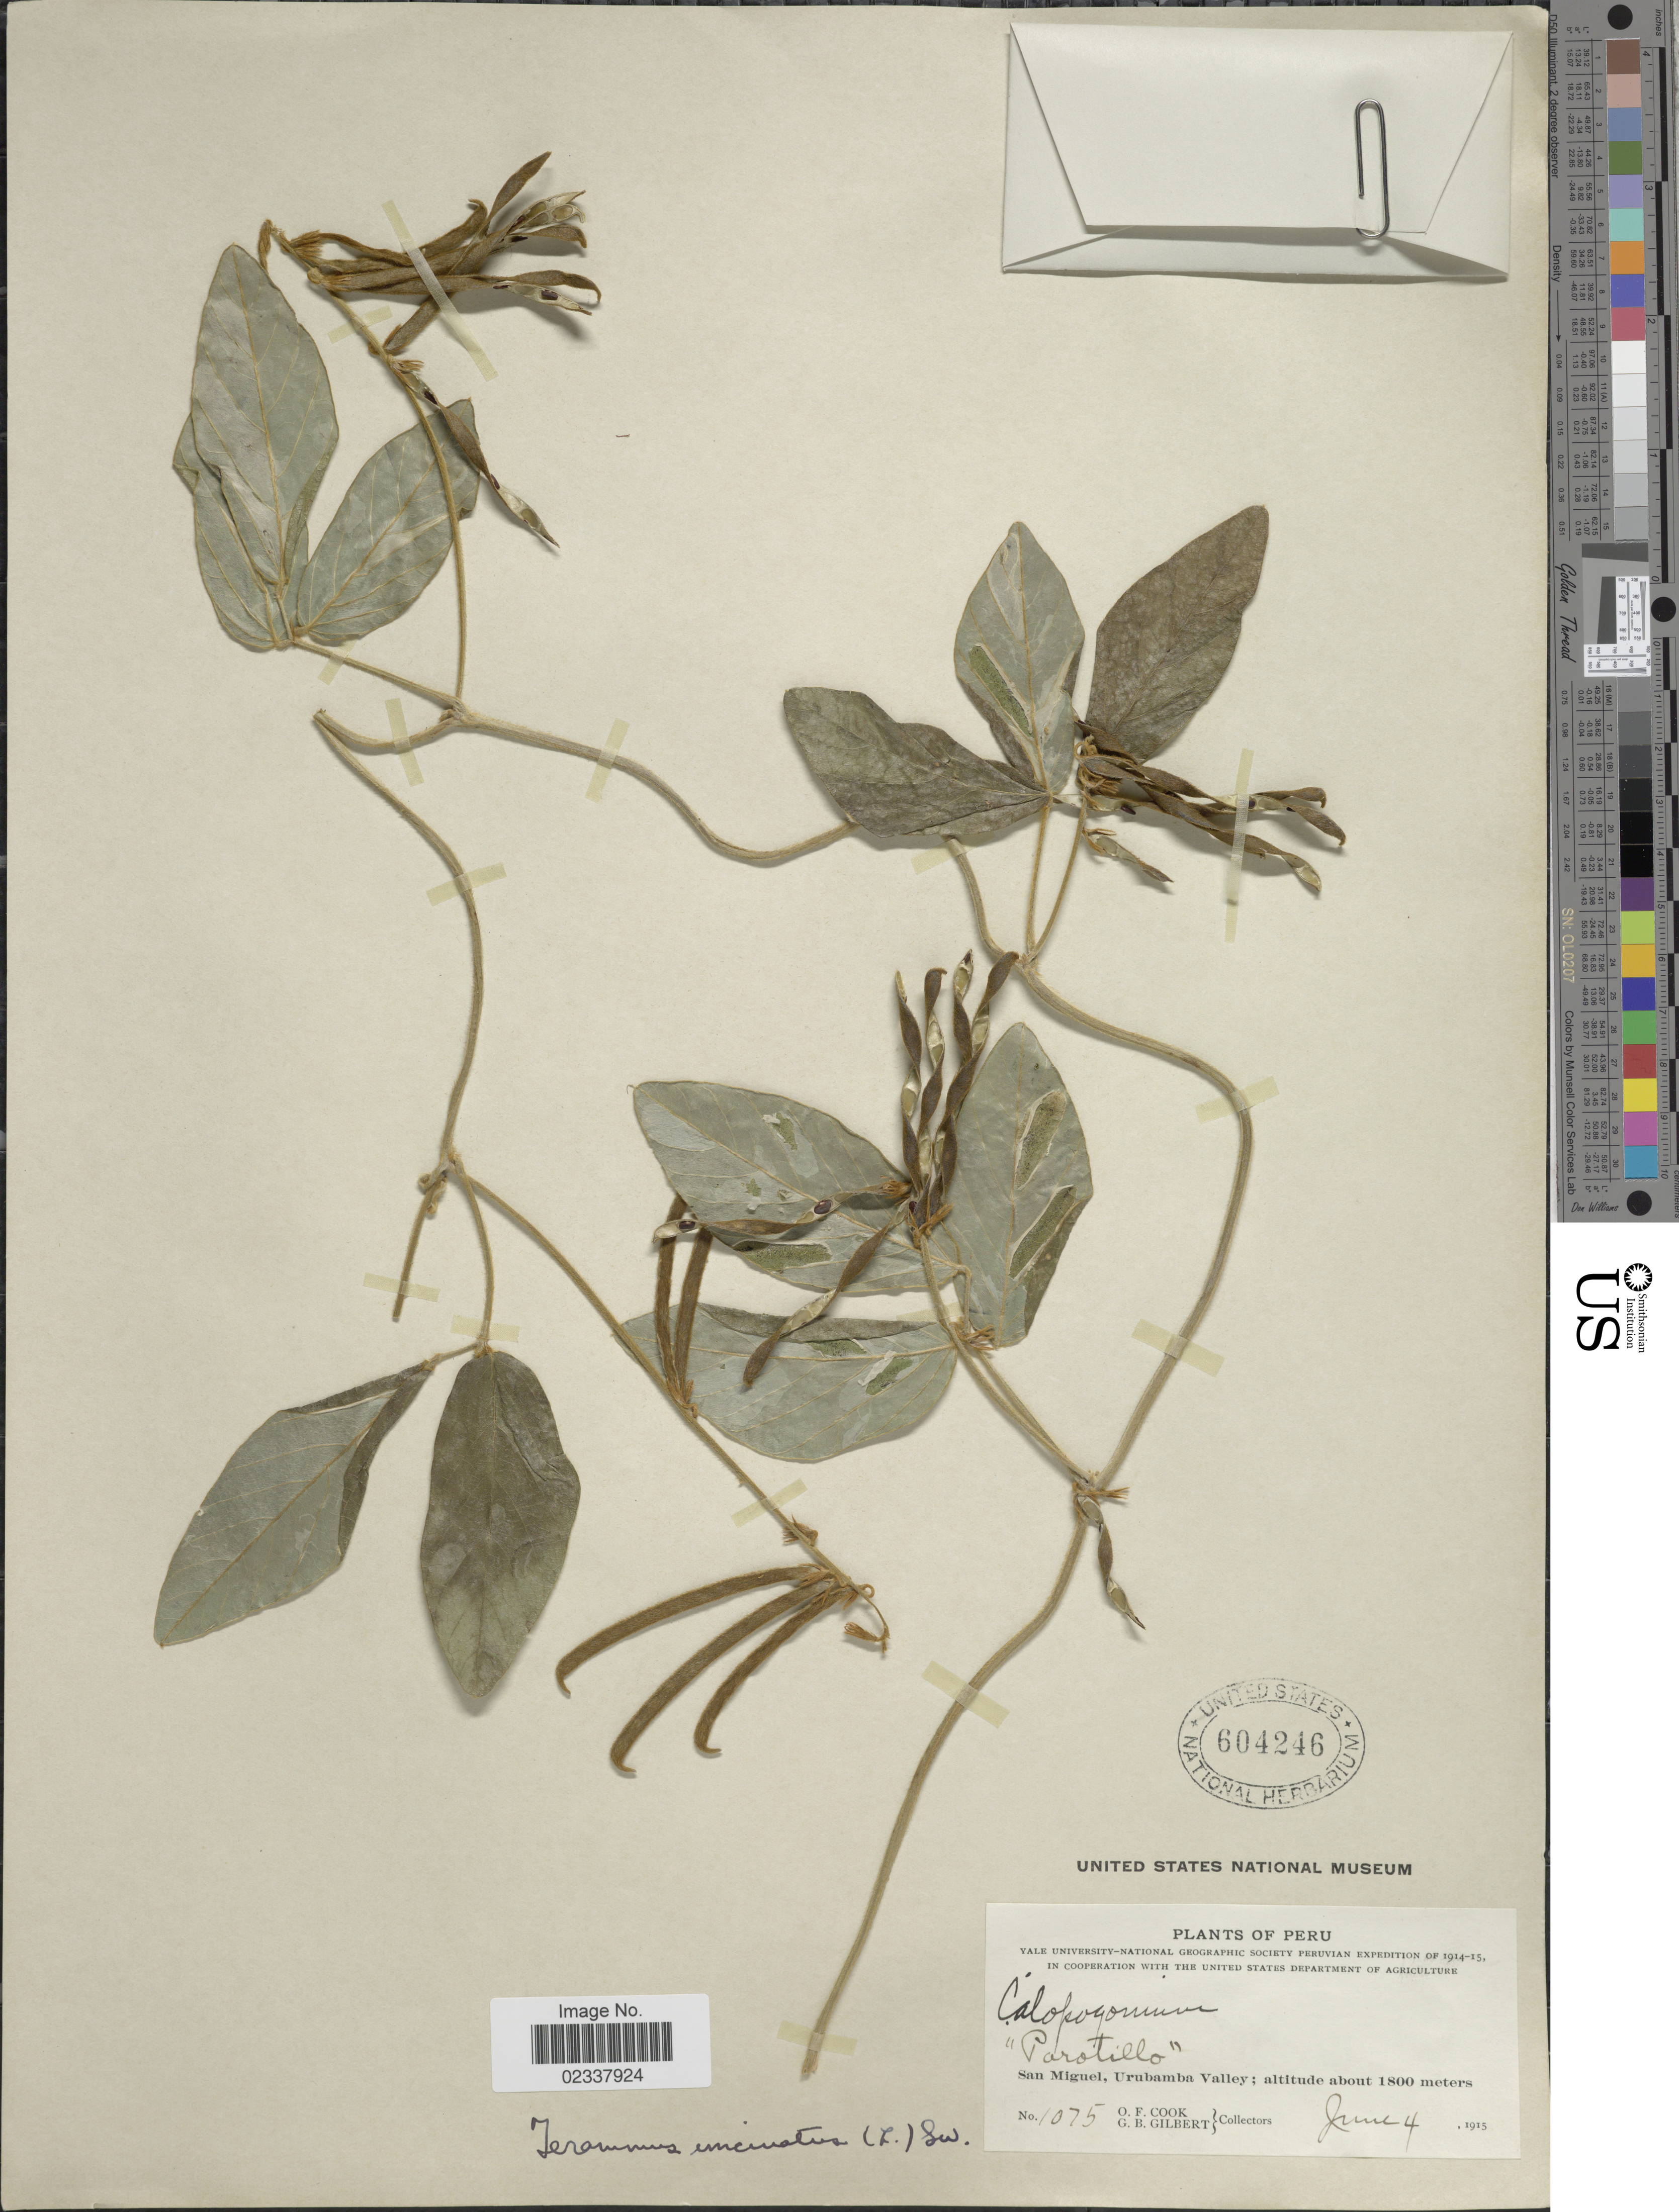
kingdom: Plantae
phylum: Tracheophyta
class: Magnoliopsida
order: Fabales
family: Fabaceae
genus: Teramnus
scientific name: Teramnus uncinatus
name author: (L.) Sw.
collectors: O. F. Cook & G. B. Gilbert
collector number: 1075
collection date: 1915-06-04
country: Peru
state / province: Piura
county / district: Sullana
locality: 'Porotillo', San Miguel, Urubamba Valley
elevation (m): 1800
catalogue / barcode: US 604246